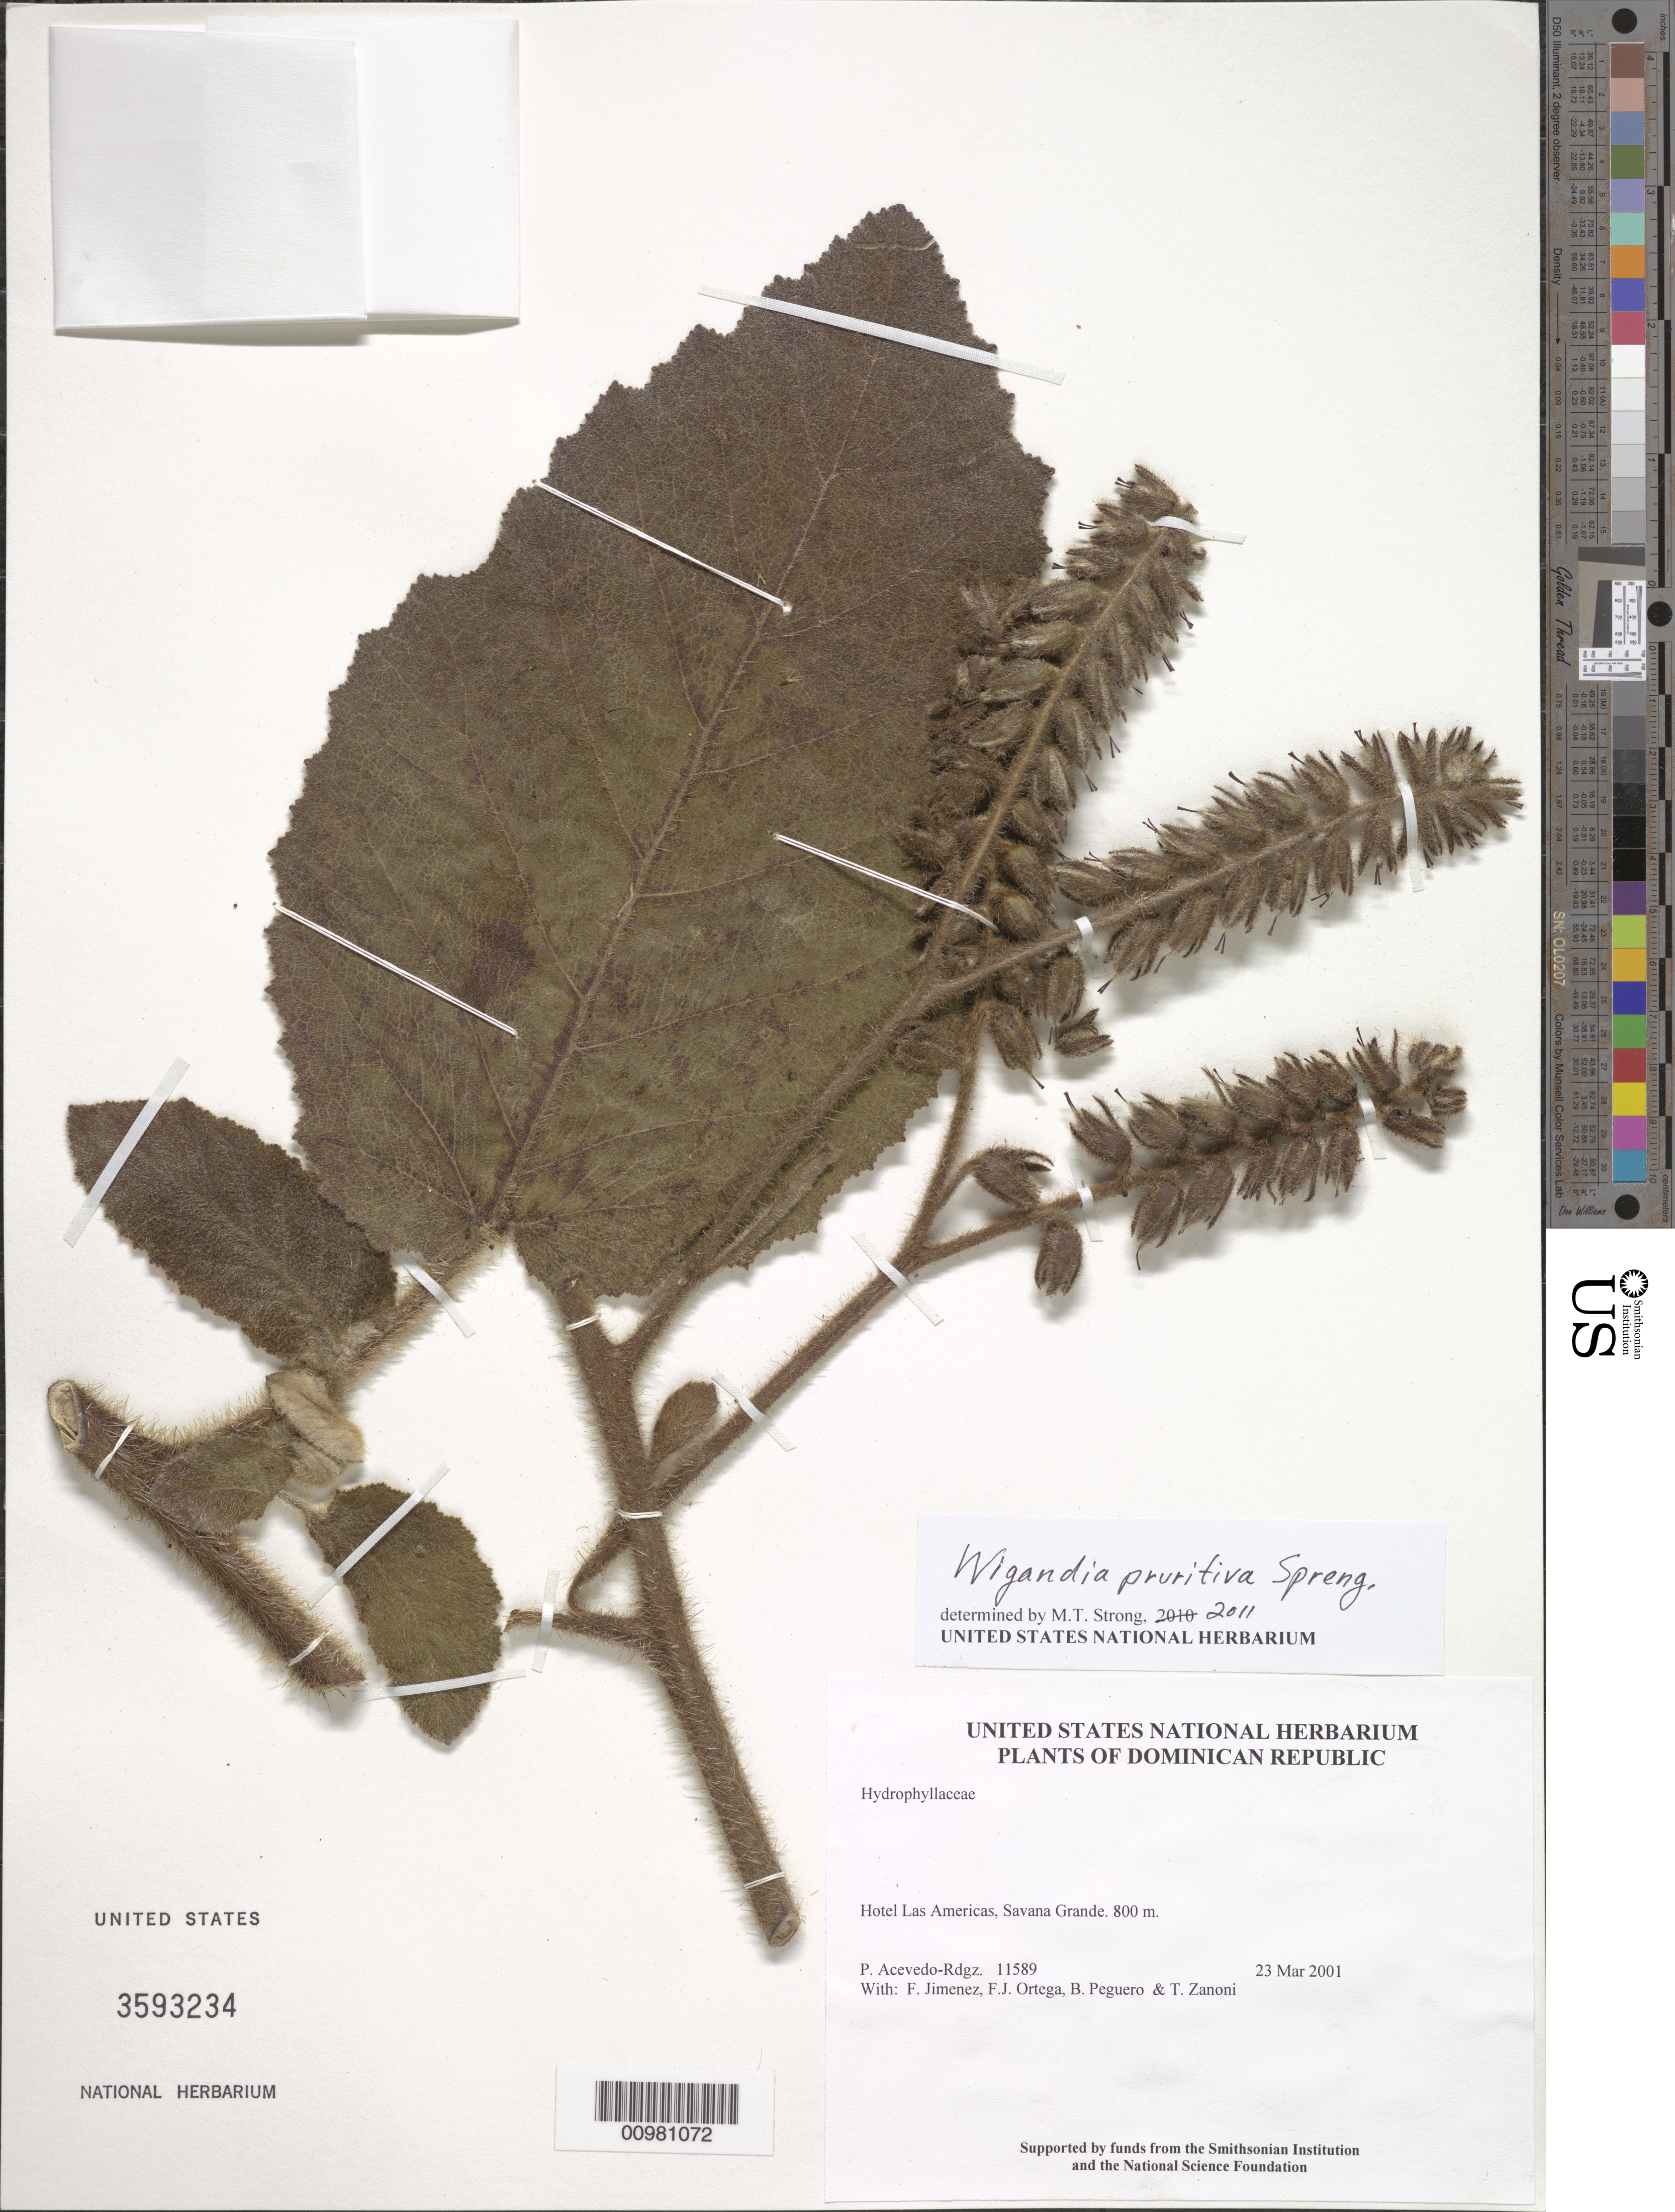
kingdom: Plantae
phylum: Tracheophyta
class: Magnoliopsida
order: Boraginales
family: Namaceae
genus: Wigandia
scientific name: Wigandia pruritiva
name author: Spreng.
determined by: Strong, M. T., (US), Smithsonian Institution - National Museum of Natural History (UNITED STATES)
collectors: P. Acevedo-Rodr., F. Jimenez, F. J. Ortega, B. Peguero & T. A. Zanoni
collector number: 11589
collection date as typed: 23 Mar 2001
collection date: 2001-03-23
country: Dominican Republic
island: Hispaniola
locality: Hotel Las Americas, Savana Grande.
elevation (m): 800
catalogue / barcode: US 3593234